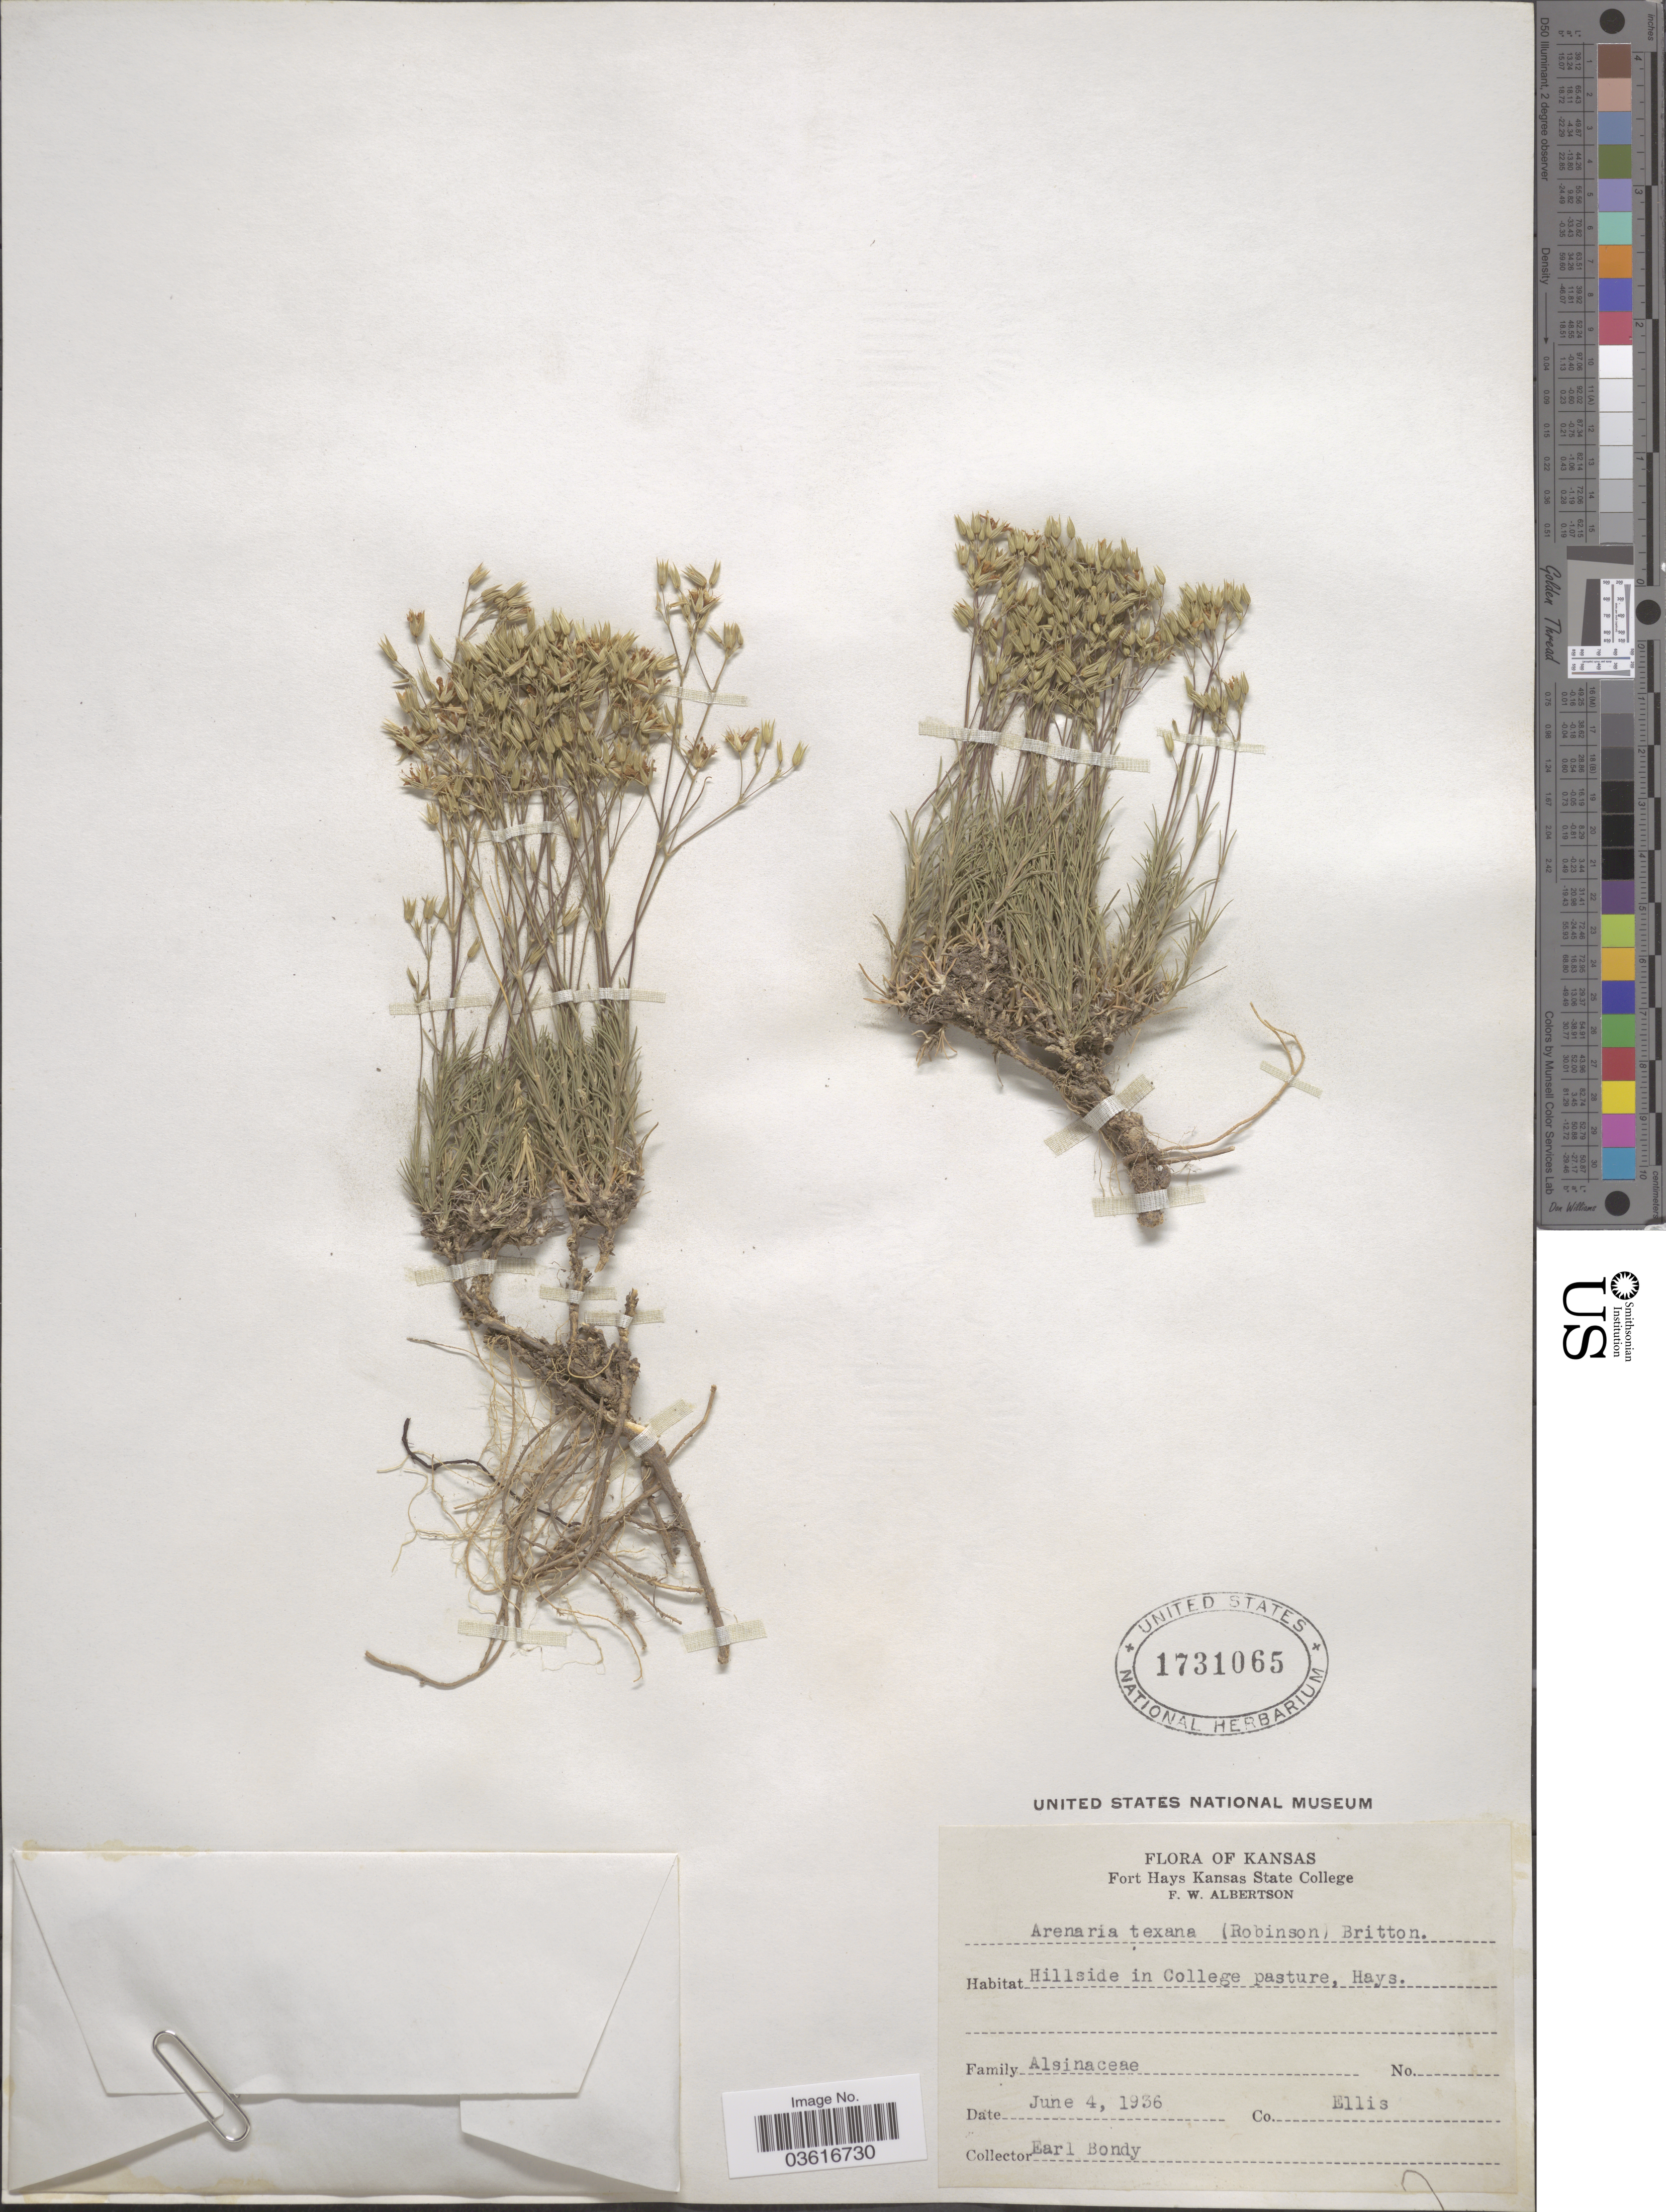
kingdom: Plantae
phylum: Tracheophyta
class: Magnoliopsida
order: Caryophyllales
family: Caryophyllaceae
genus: Minuartia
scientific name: Minuartia stricta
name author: (Sw.) Hiern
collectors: E. Bondy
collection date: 1936-06-04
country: United States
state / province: Kansas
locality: Hillside in College pasture, Hays. Co. Ellis.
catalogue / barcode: US 1731065